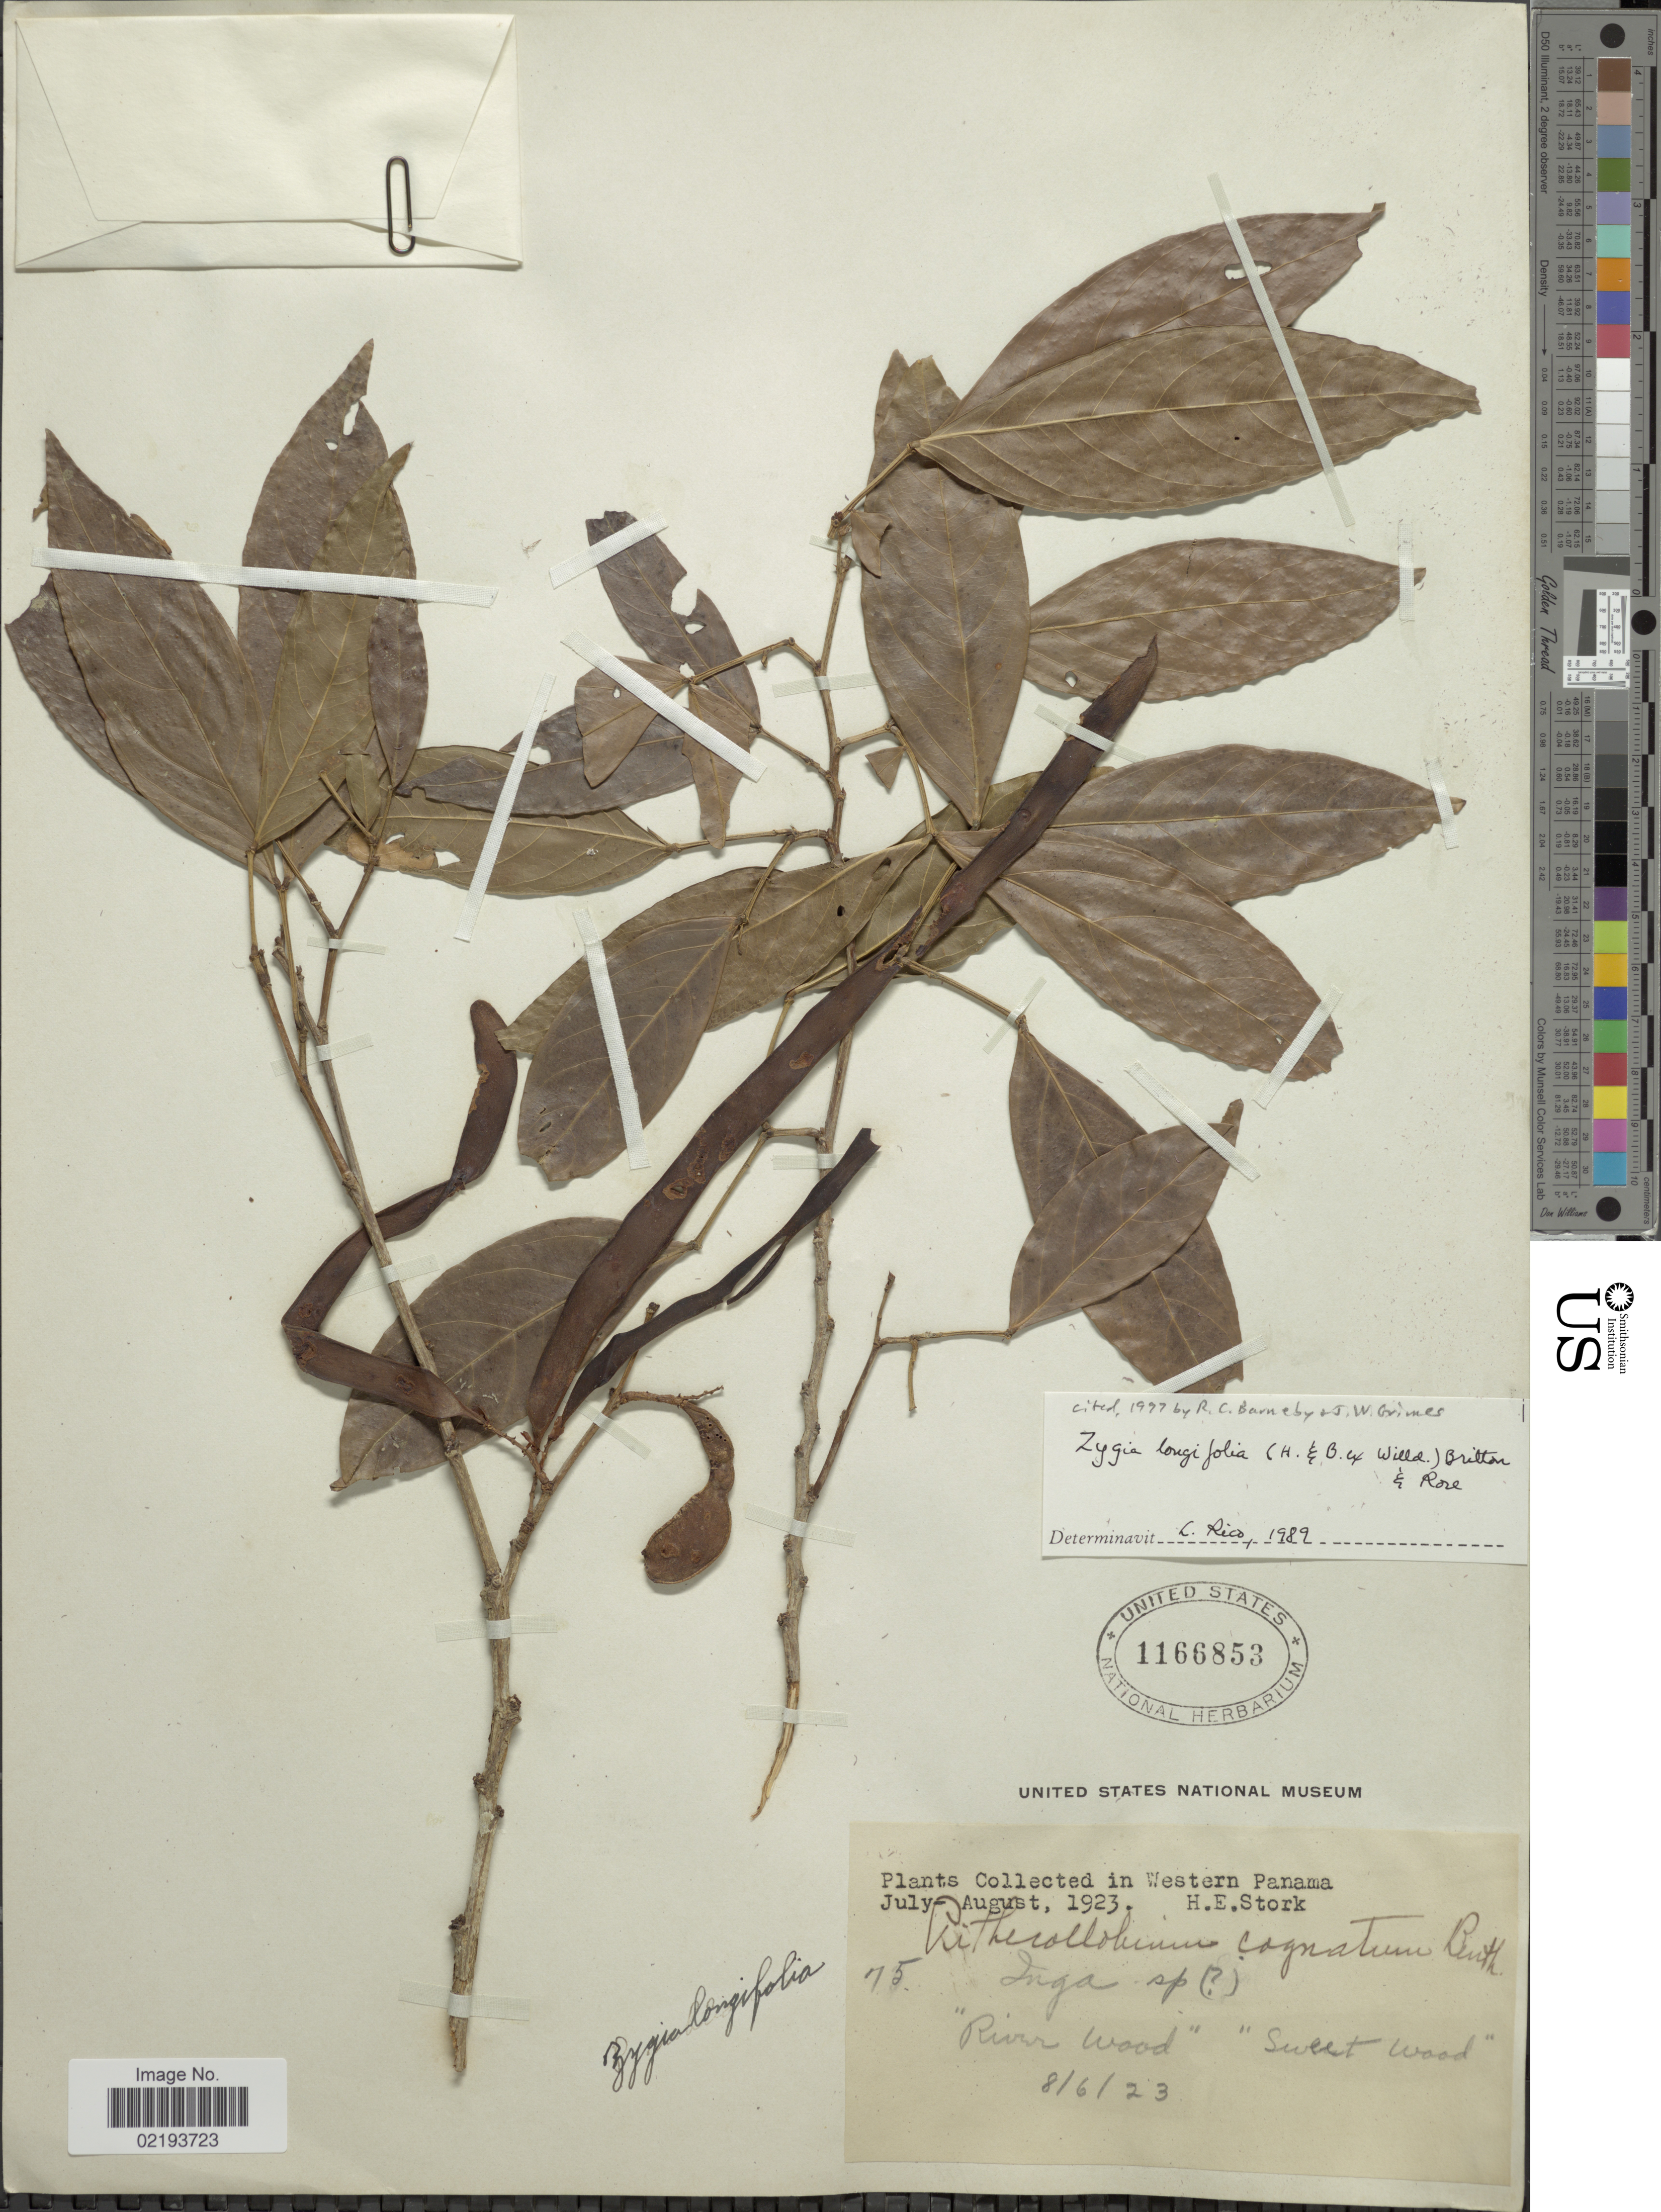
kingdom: Plantae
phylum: Tracheophyta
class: Magnoliopsida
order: Fabales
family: Fabaceae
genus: Zygia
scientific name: Zygia longifolia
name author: (Willd.) Britton & Rose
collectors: H. E. Stork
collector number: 75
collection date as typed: Transcribed d/m/y: 8/6/23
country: Panama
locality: Western Panama, 'River Wood 'Sweet Wood'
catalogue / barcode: US 1166853